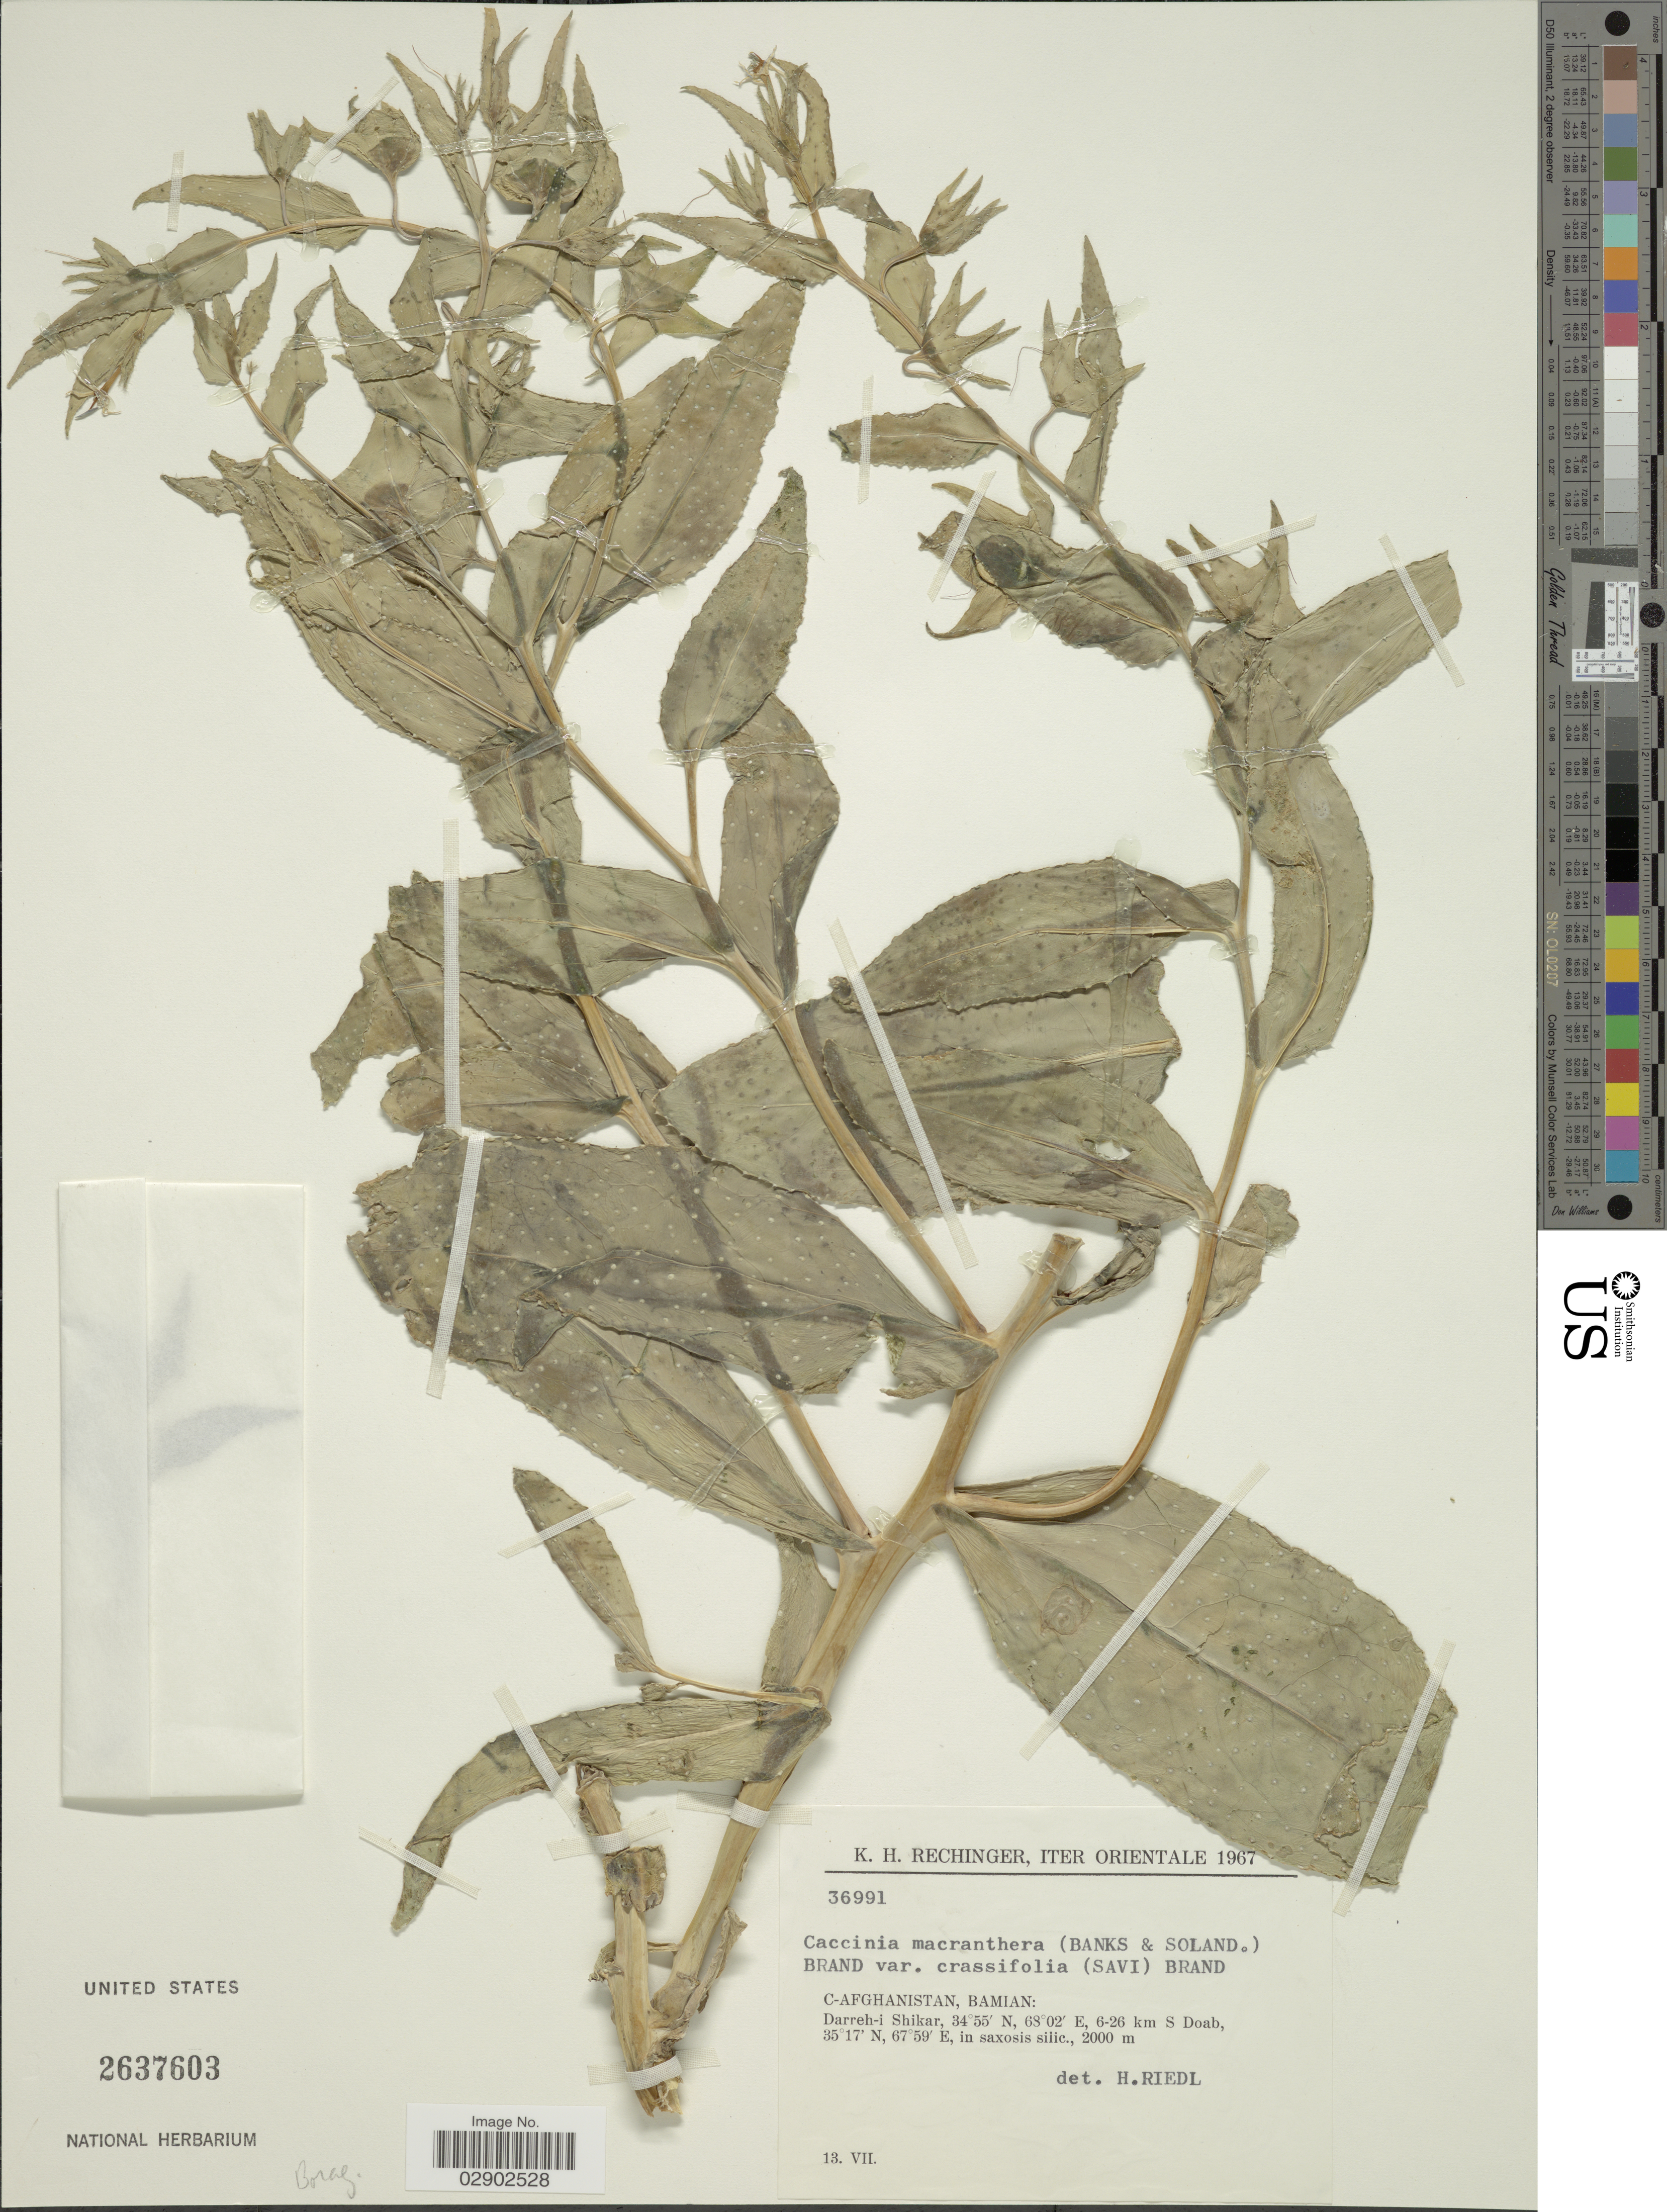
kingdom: Plantae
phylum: Tracheophyta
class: Magnoliopsida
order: Boraginales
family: Boraginaceae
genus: Caccinia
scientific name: Caccinia crassifolia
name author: (Vent.) Kuntze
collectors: K. H. Rechinger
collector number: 36991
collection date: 1967-07-13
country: Afghanistan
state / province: Bamian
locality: Iter Orientale. C-Afghanistan, Bamian: Darreh-i Shikar, 6-26 km S Doab.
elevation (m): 2000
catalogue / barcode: US 2637603